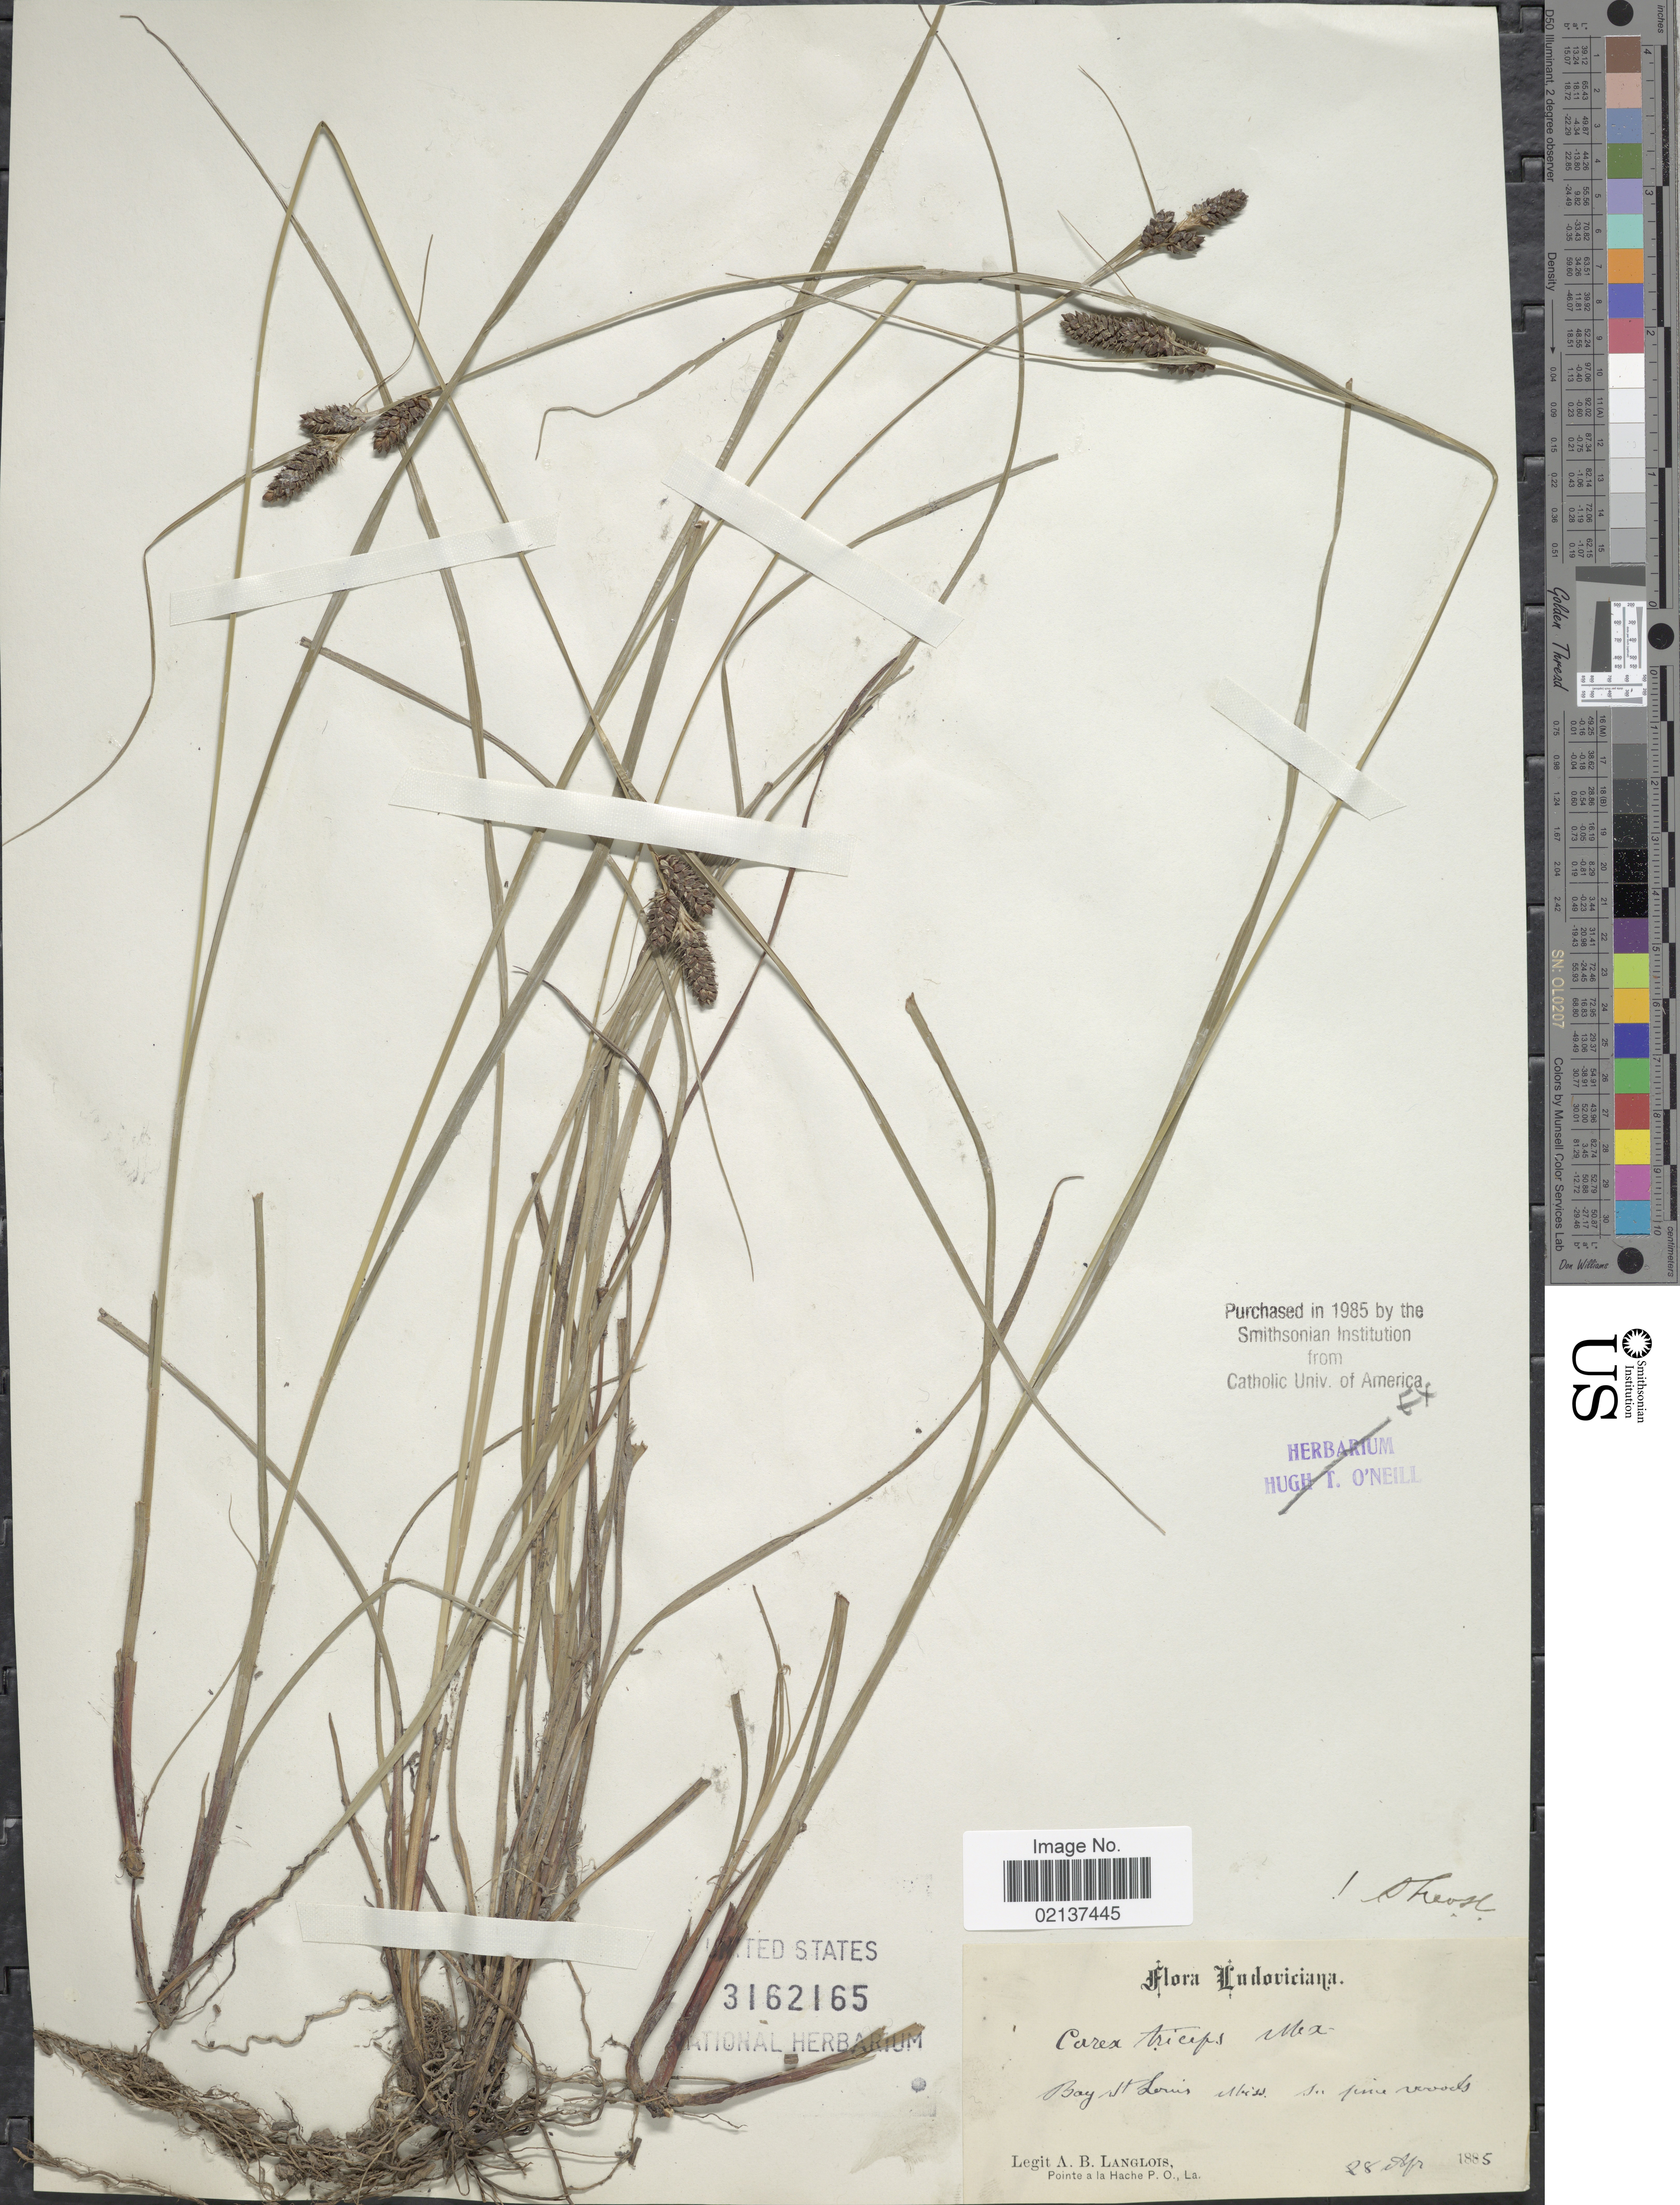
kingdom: Plantae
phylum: Tracheophyta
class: Liliopsida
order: Poales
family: Cyperaceae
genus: Carex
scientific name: Carex hirsutella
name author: Mack.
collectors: A. Langlois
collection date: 1885-04-28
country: United States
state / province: Mississippi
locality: Bay St Louis, Miss.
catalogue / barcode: US 3162165